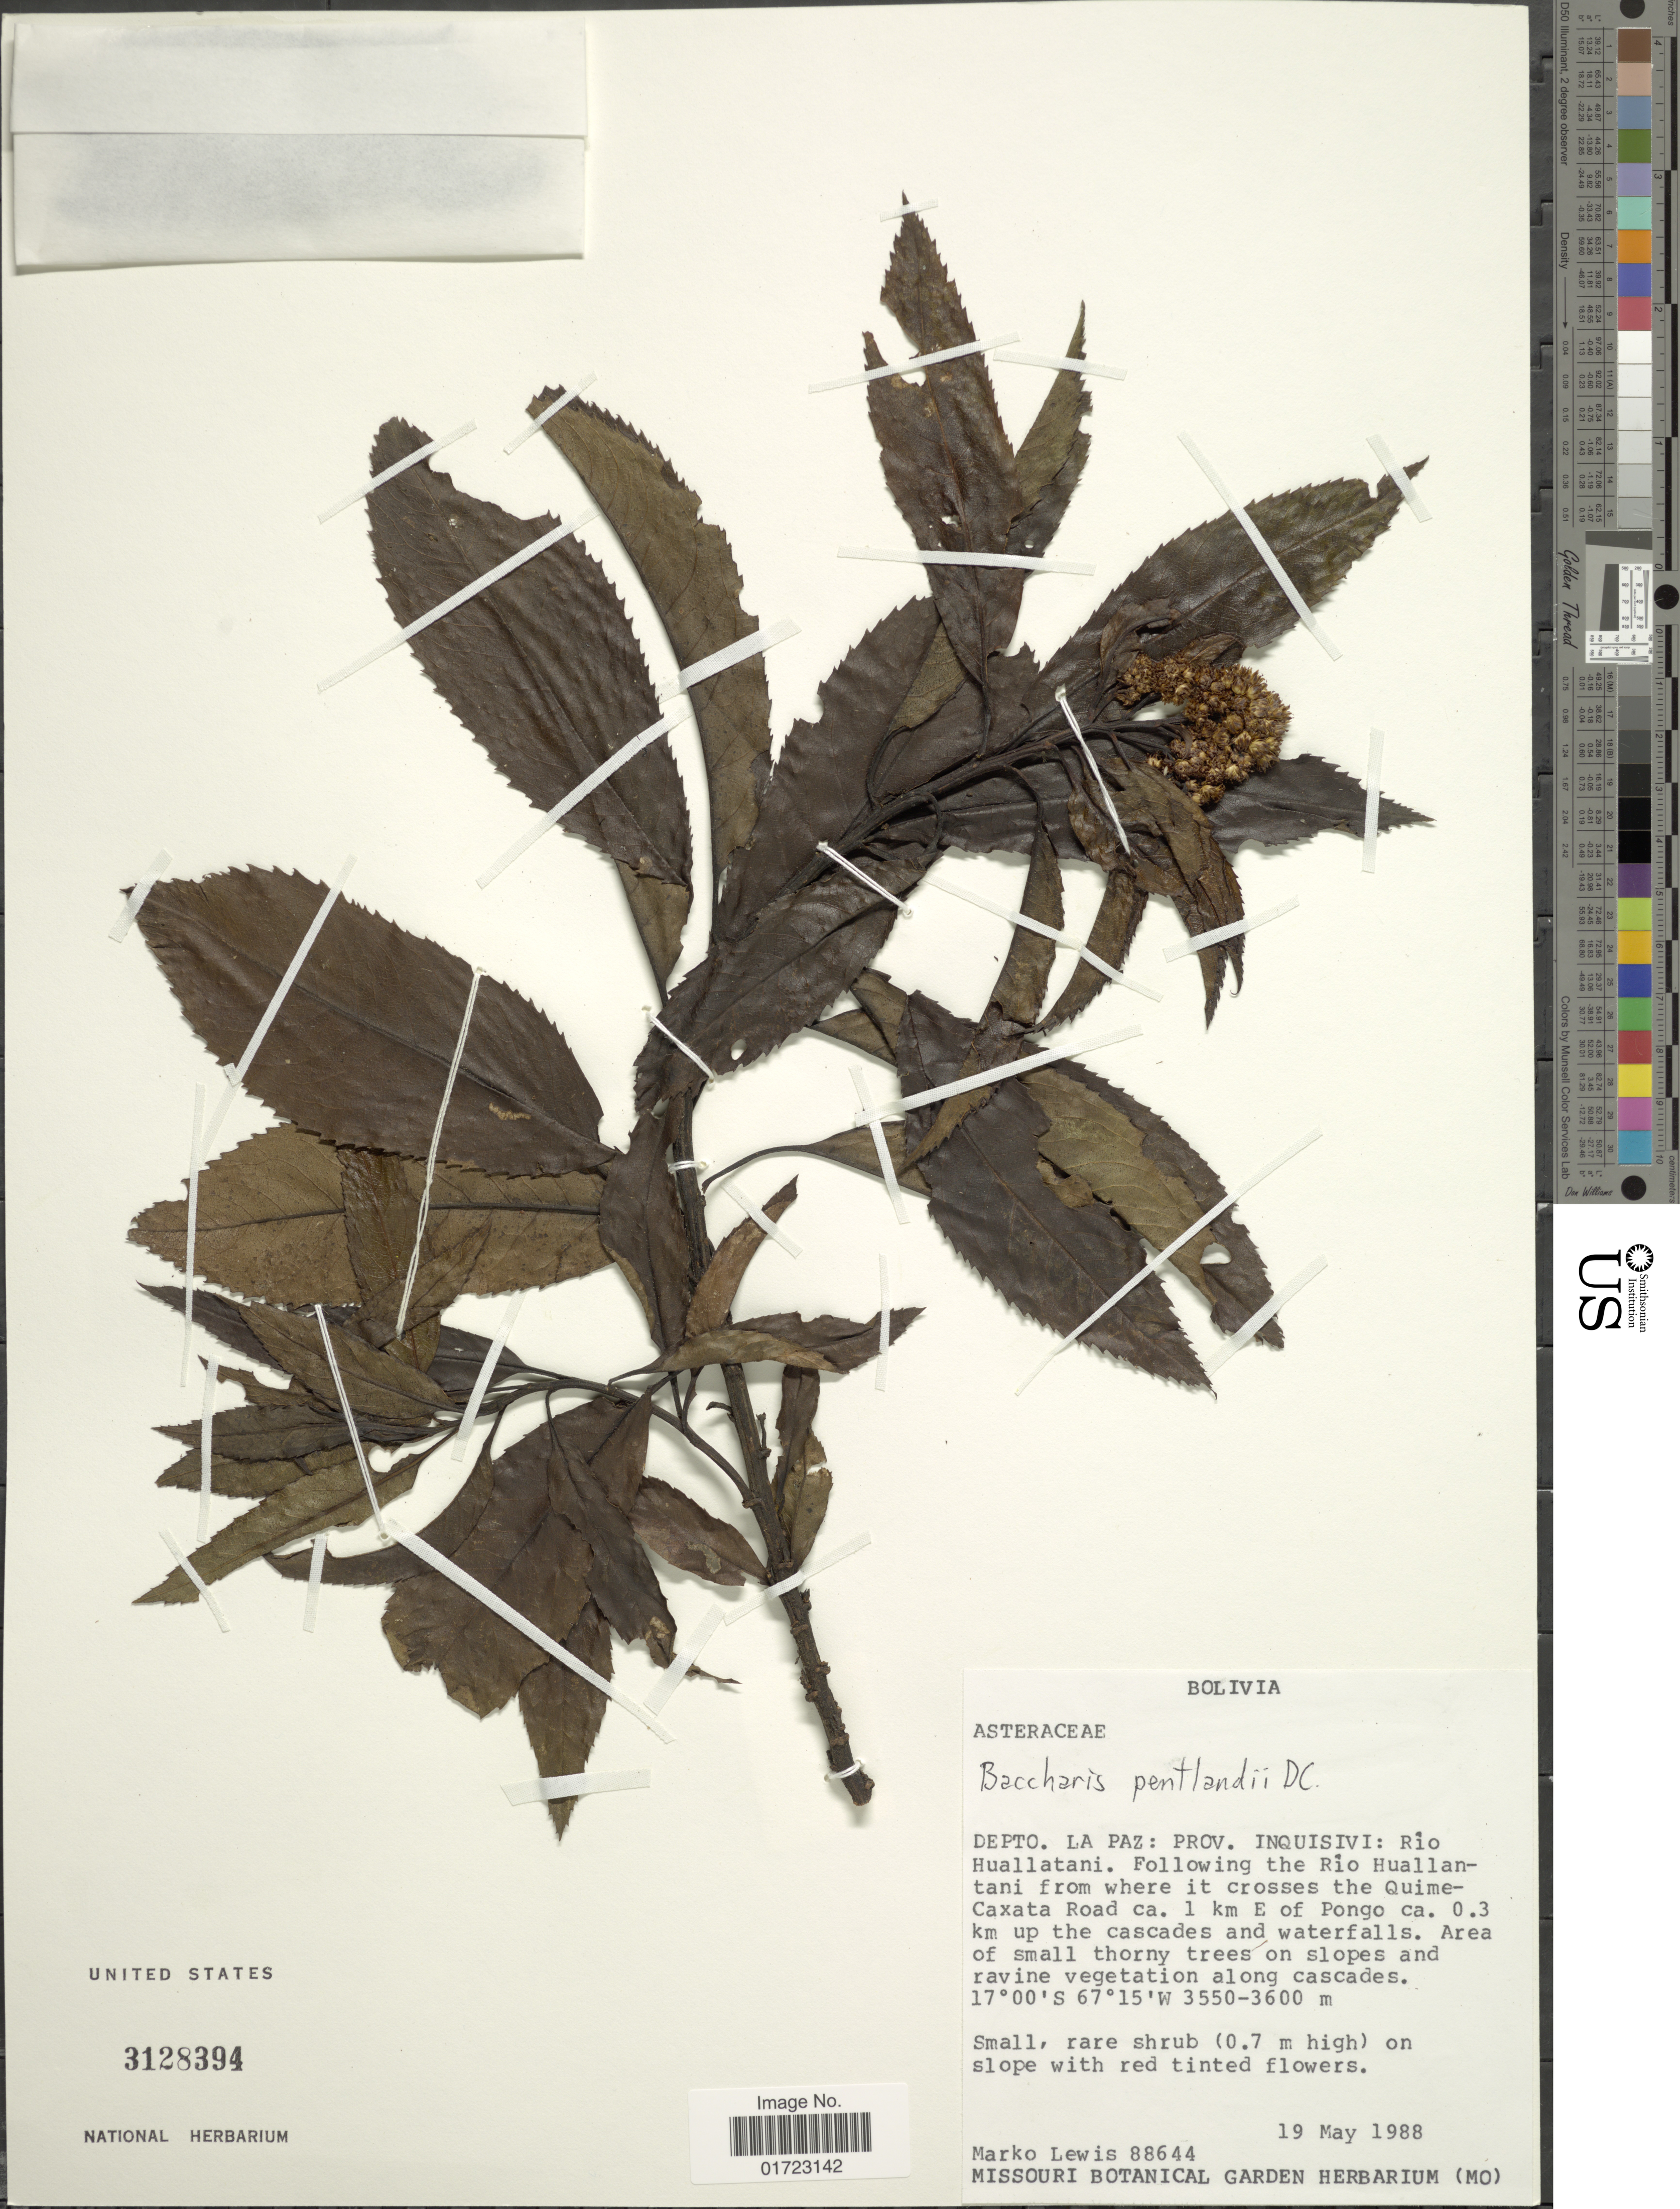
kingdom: Plantae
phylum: Tracheophyta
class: Magnoliopsida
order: Asterales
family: Asteraceae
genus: Baccharis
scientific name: Baccharis pentlandii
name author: DC.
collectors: M. A. Lewis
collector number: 88644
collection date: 1988-05-19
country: Bolivia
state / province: La Paz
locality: Prov. Inquisivi: Rio Huallatani. Following the Rio Huallantani from where it crosses the Quime-Caxat Road, ca 1 km E of Pongo ca. 0.3 km up the cascades and waterfalls.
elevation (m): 3550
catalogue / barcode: US 3128394